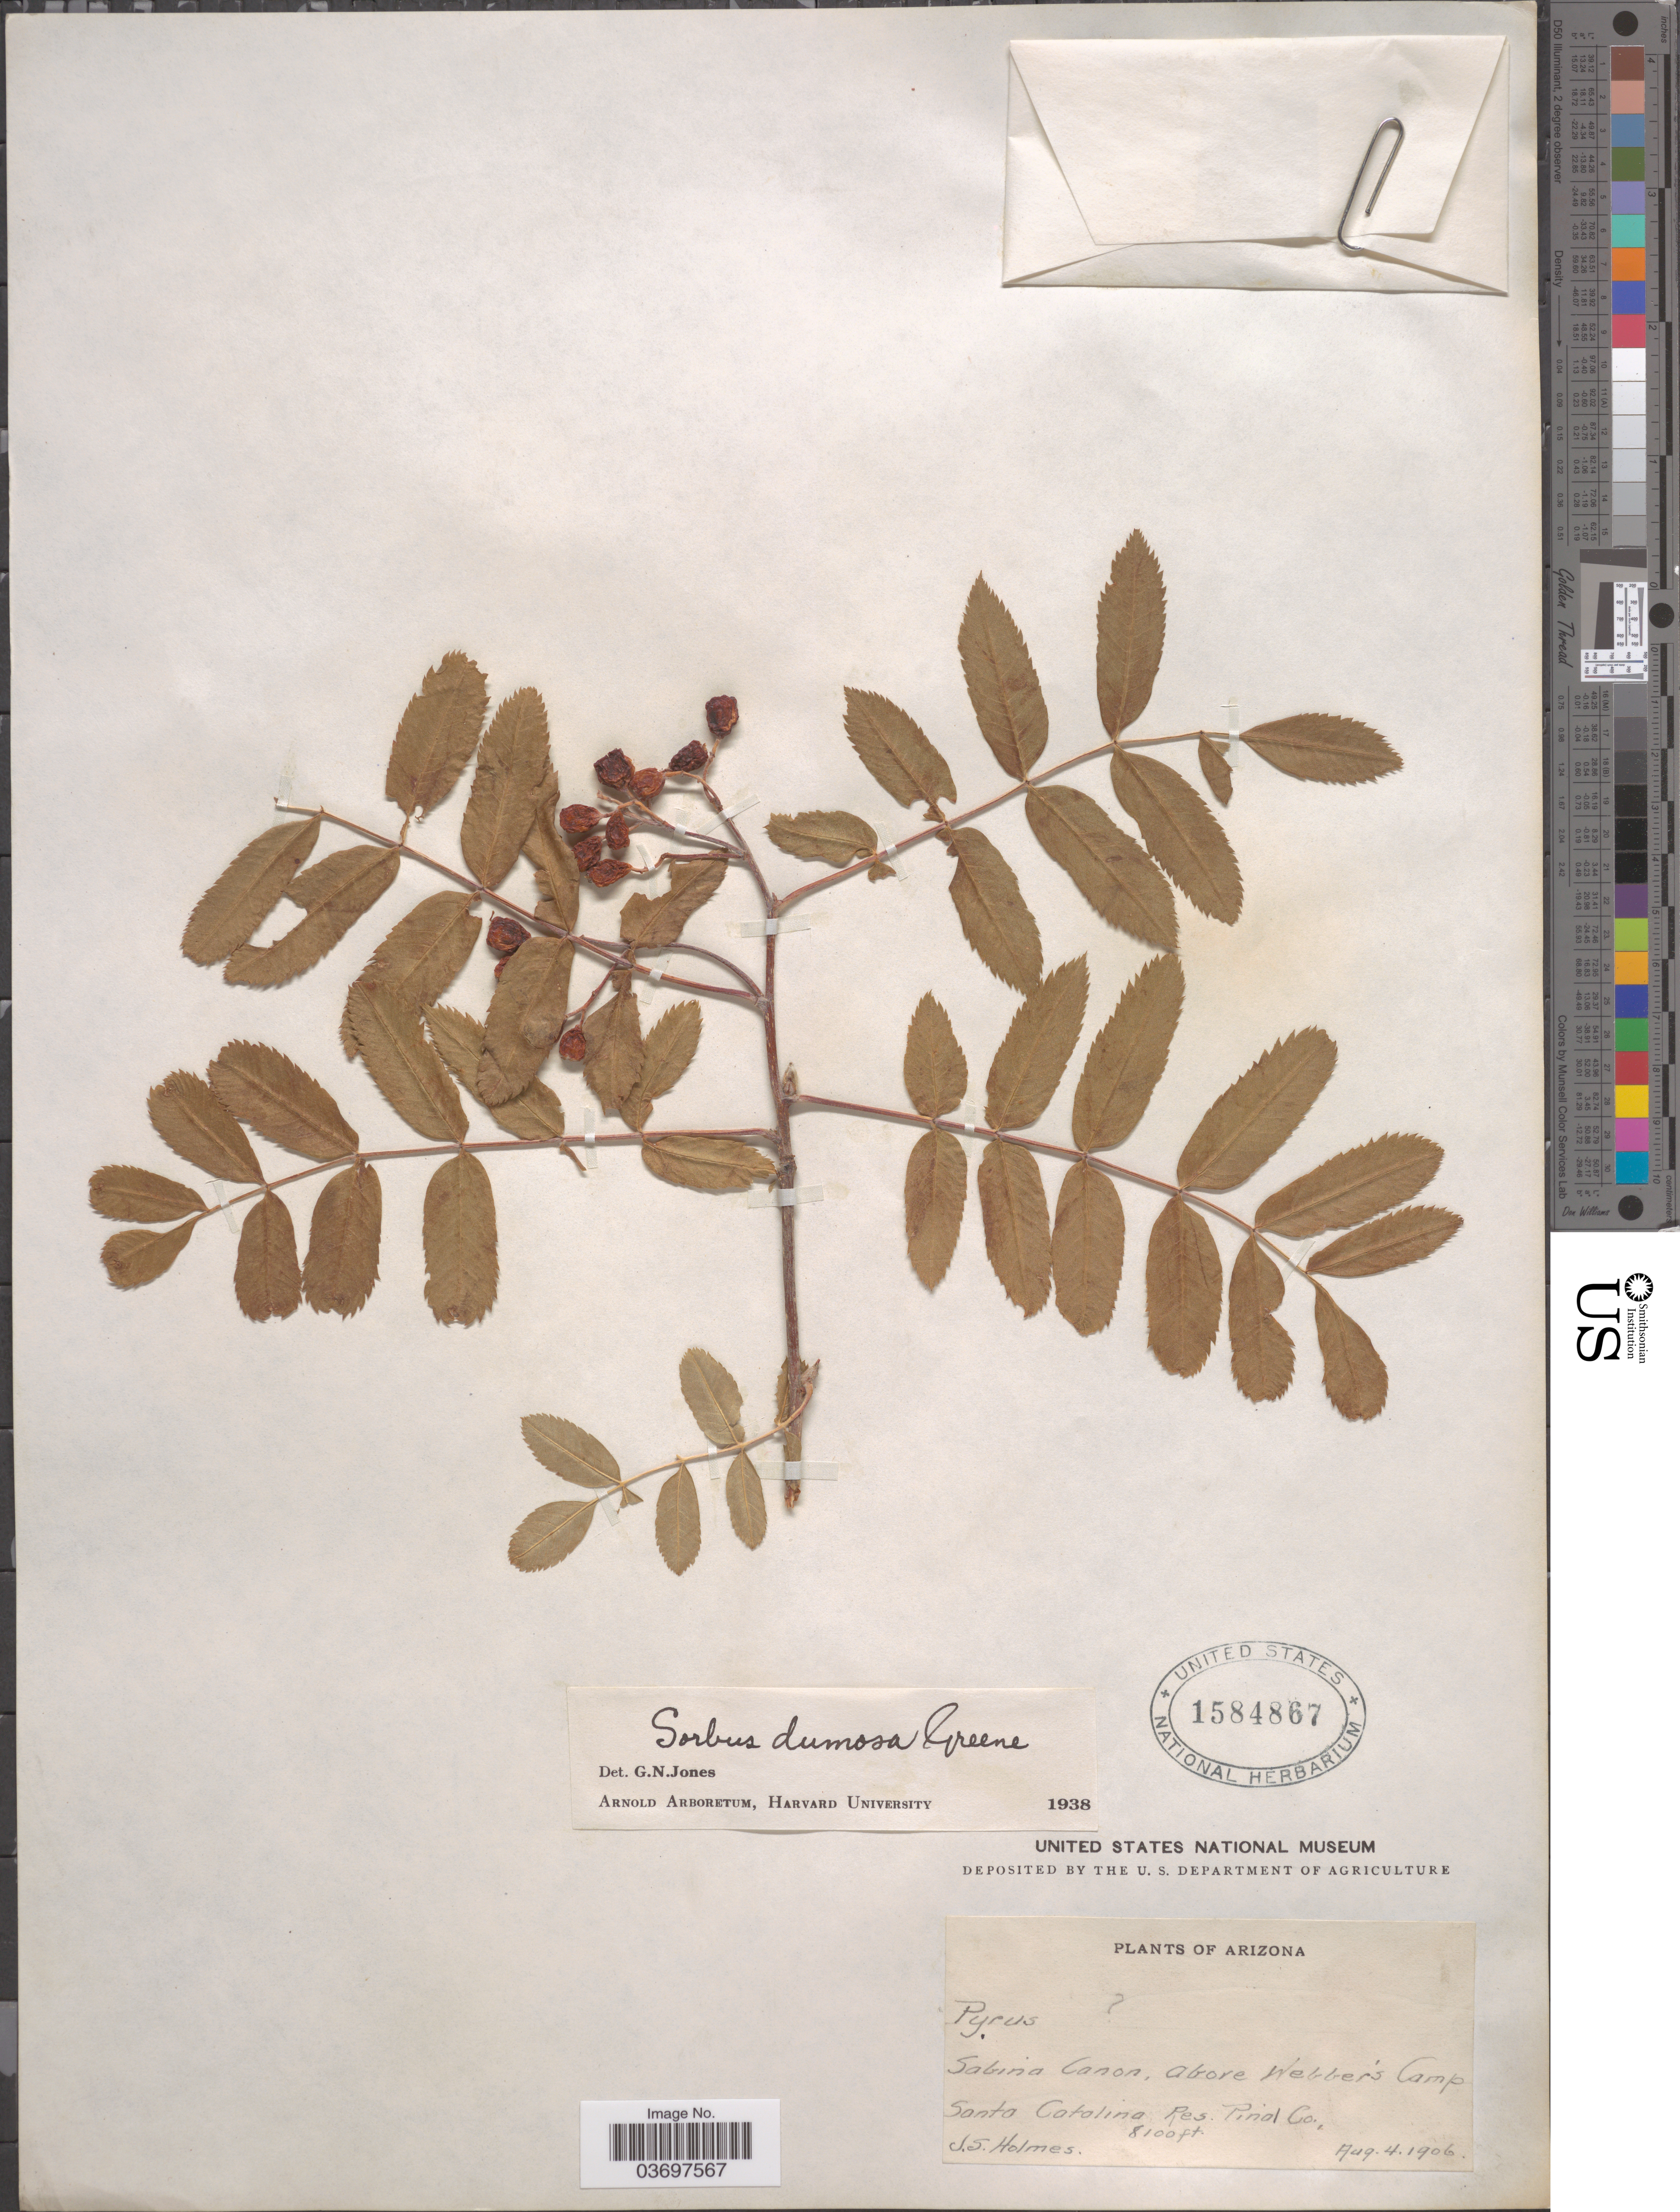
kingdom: Plantae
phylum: Tracheophyta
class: Magnoliopsida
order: Rosales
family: Rosaceae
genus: Sorbus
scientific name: Sorbus dumosa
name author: Greene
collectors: J. Holmes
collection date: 1906-08-04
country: United States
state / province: Arizona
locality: Sabina Canon, above Webber's Camp. Santa Catalina Res. Pinal Co.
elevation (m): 2469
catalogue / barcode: US 1584867